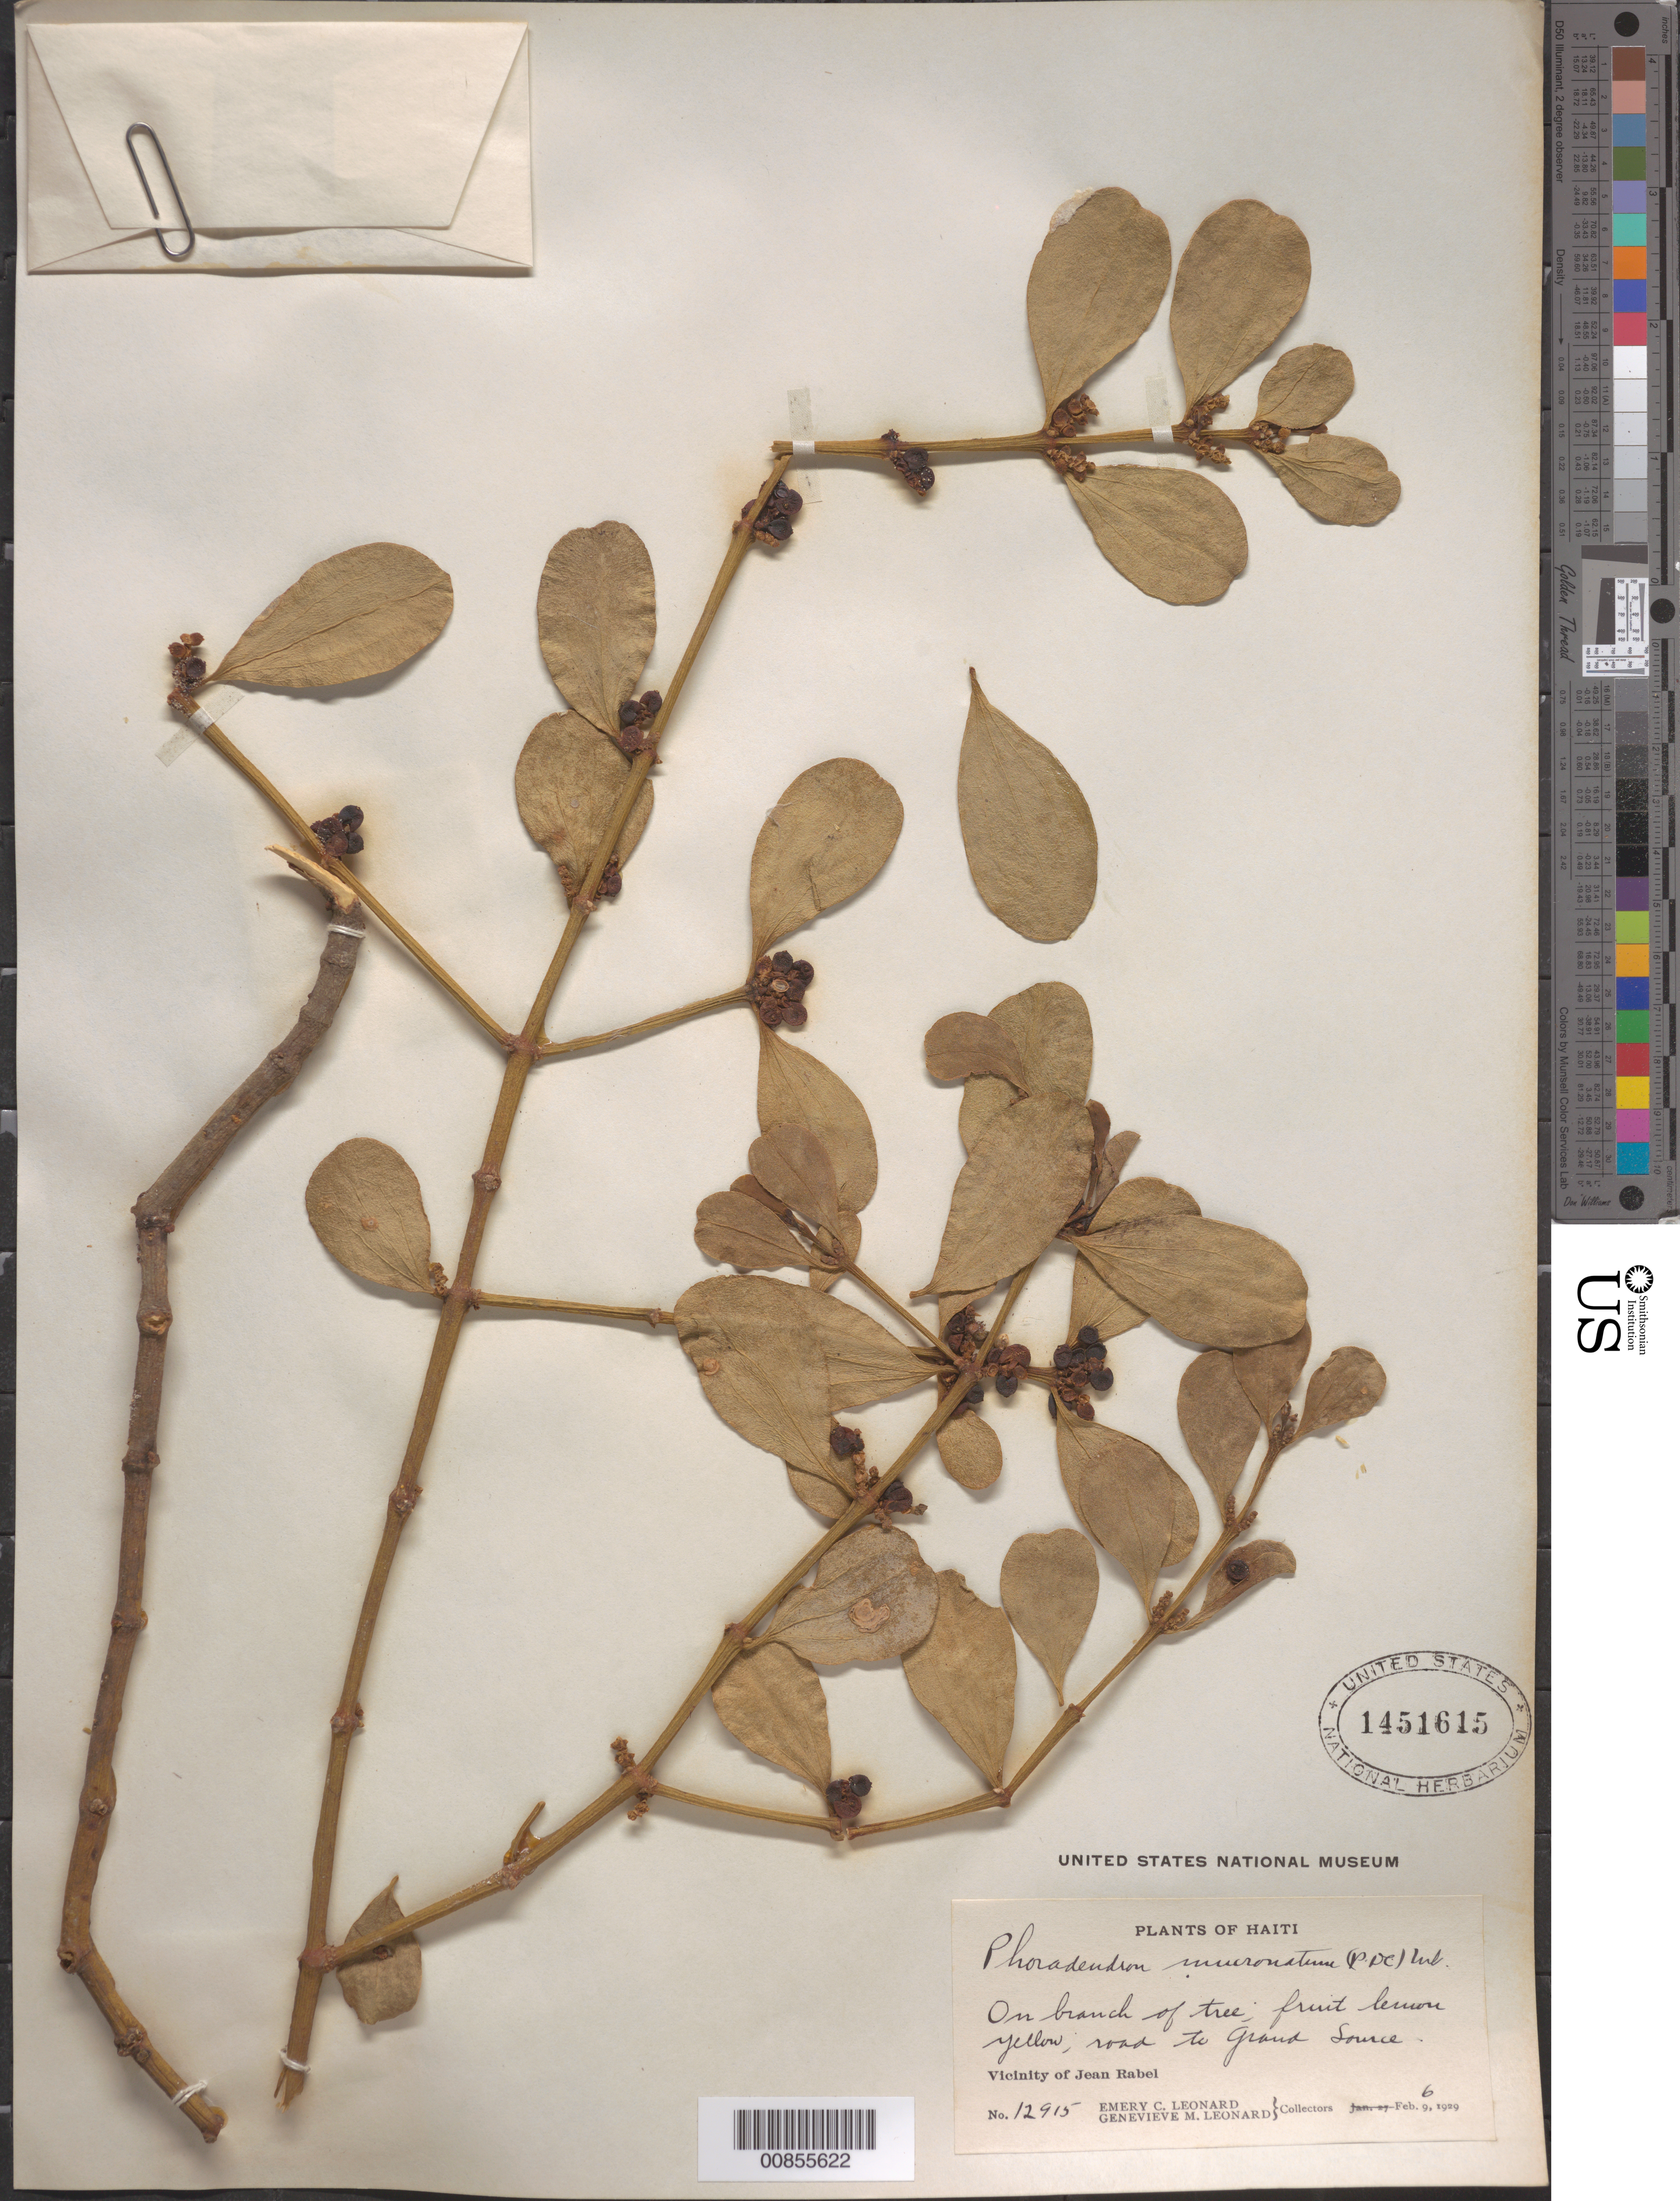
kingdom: Plantae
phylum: Tracheophyta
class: Magnoliopsida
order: Santalales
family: Viscaceae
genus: Phoradendron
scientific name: Phoradendron mucronatum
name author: (DC.) Krug & Urb.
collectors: E. C. Leonard & G. M. Leonard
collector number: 12915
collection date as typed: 06 Feb 1929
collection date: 1929-02-06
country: Haiti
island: Hispaniola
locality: Vicinity of Jean Rabel. Road to Grand Source.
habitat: On branch of tree.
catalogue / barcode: US 1451615